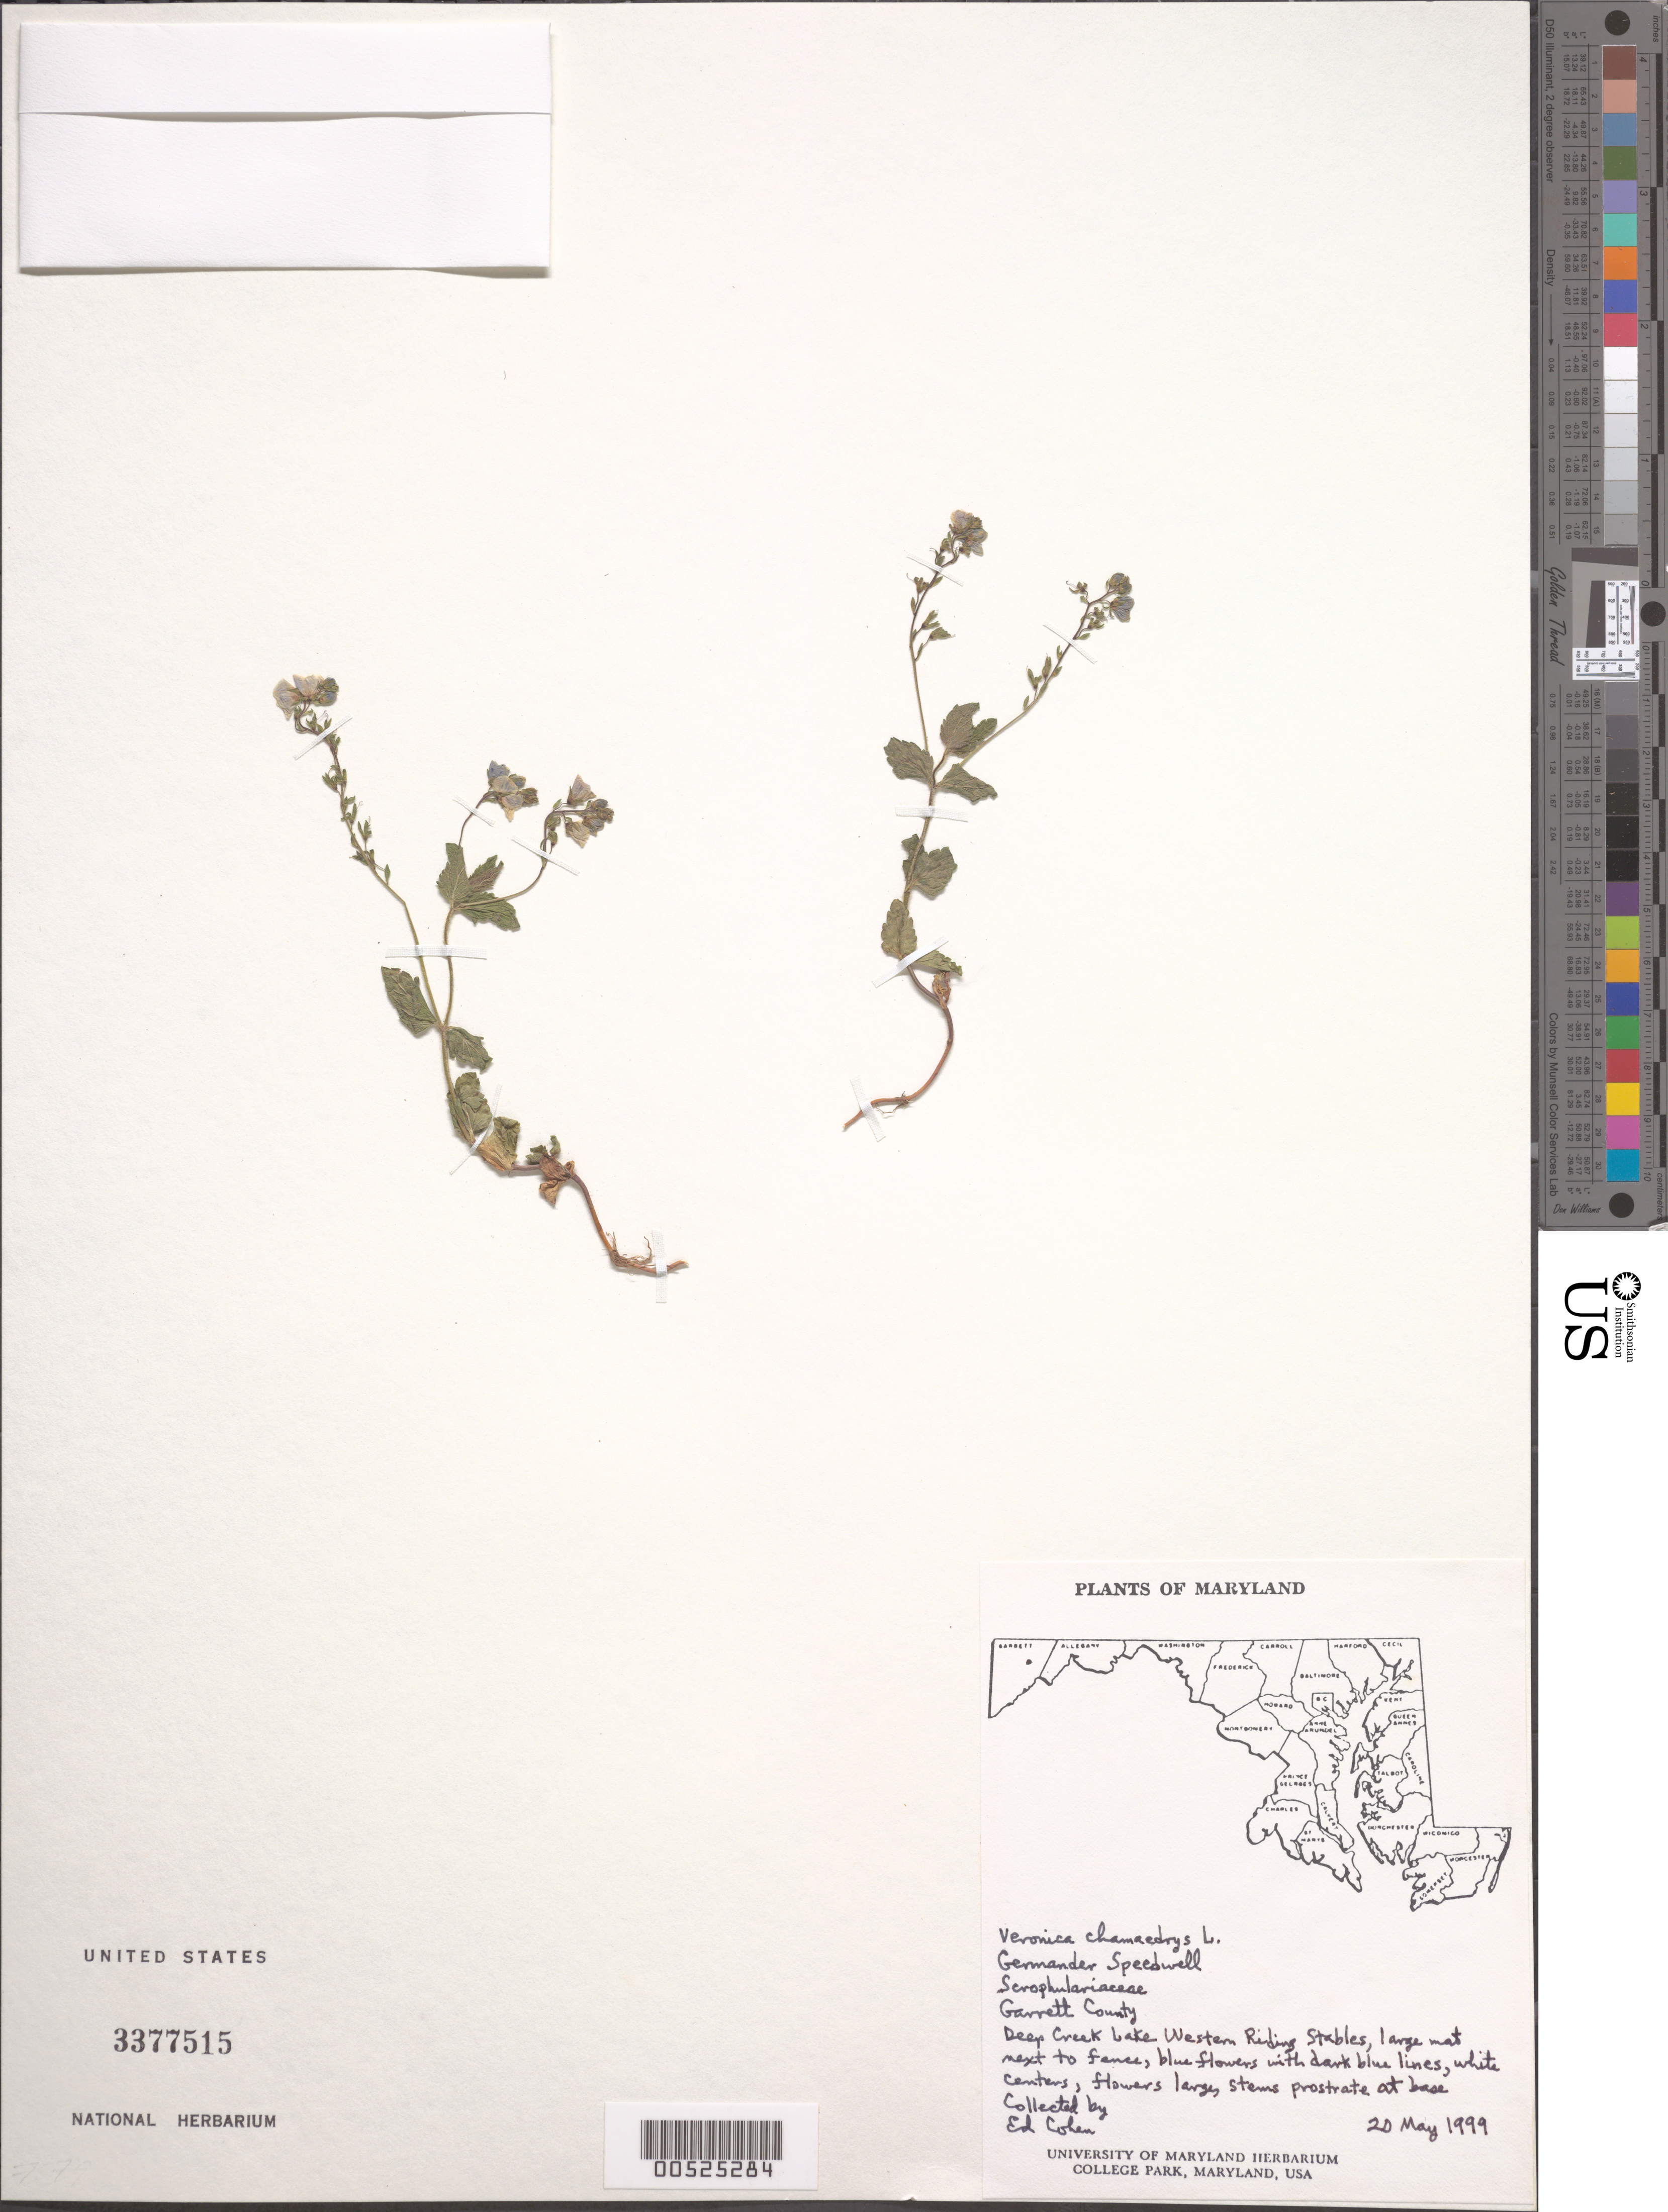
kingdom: Plantae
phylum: Tracheophyta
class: Magnoliopsida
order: Lamiales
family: Plantaginaceae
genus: Veronica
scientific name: Veronica chamaedrys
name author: L.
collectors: E. Cohen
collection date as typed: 20 May 1999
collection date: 1999-05-20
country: United States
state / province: Maryland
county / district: Garrett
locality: Deep creek lake western riding stables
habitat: Large mat next to fence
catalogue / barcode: US 3377515